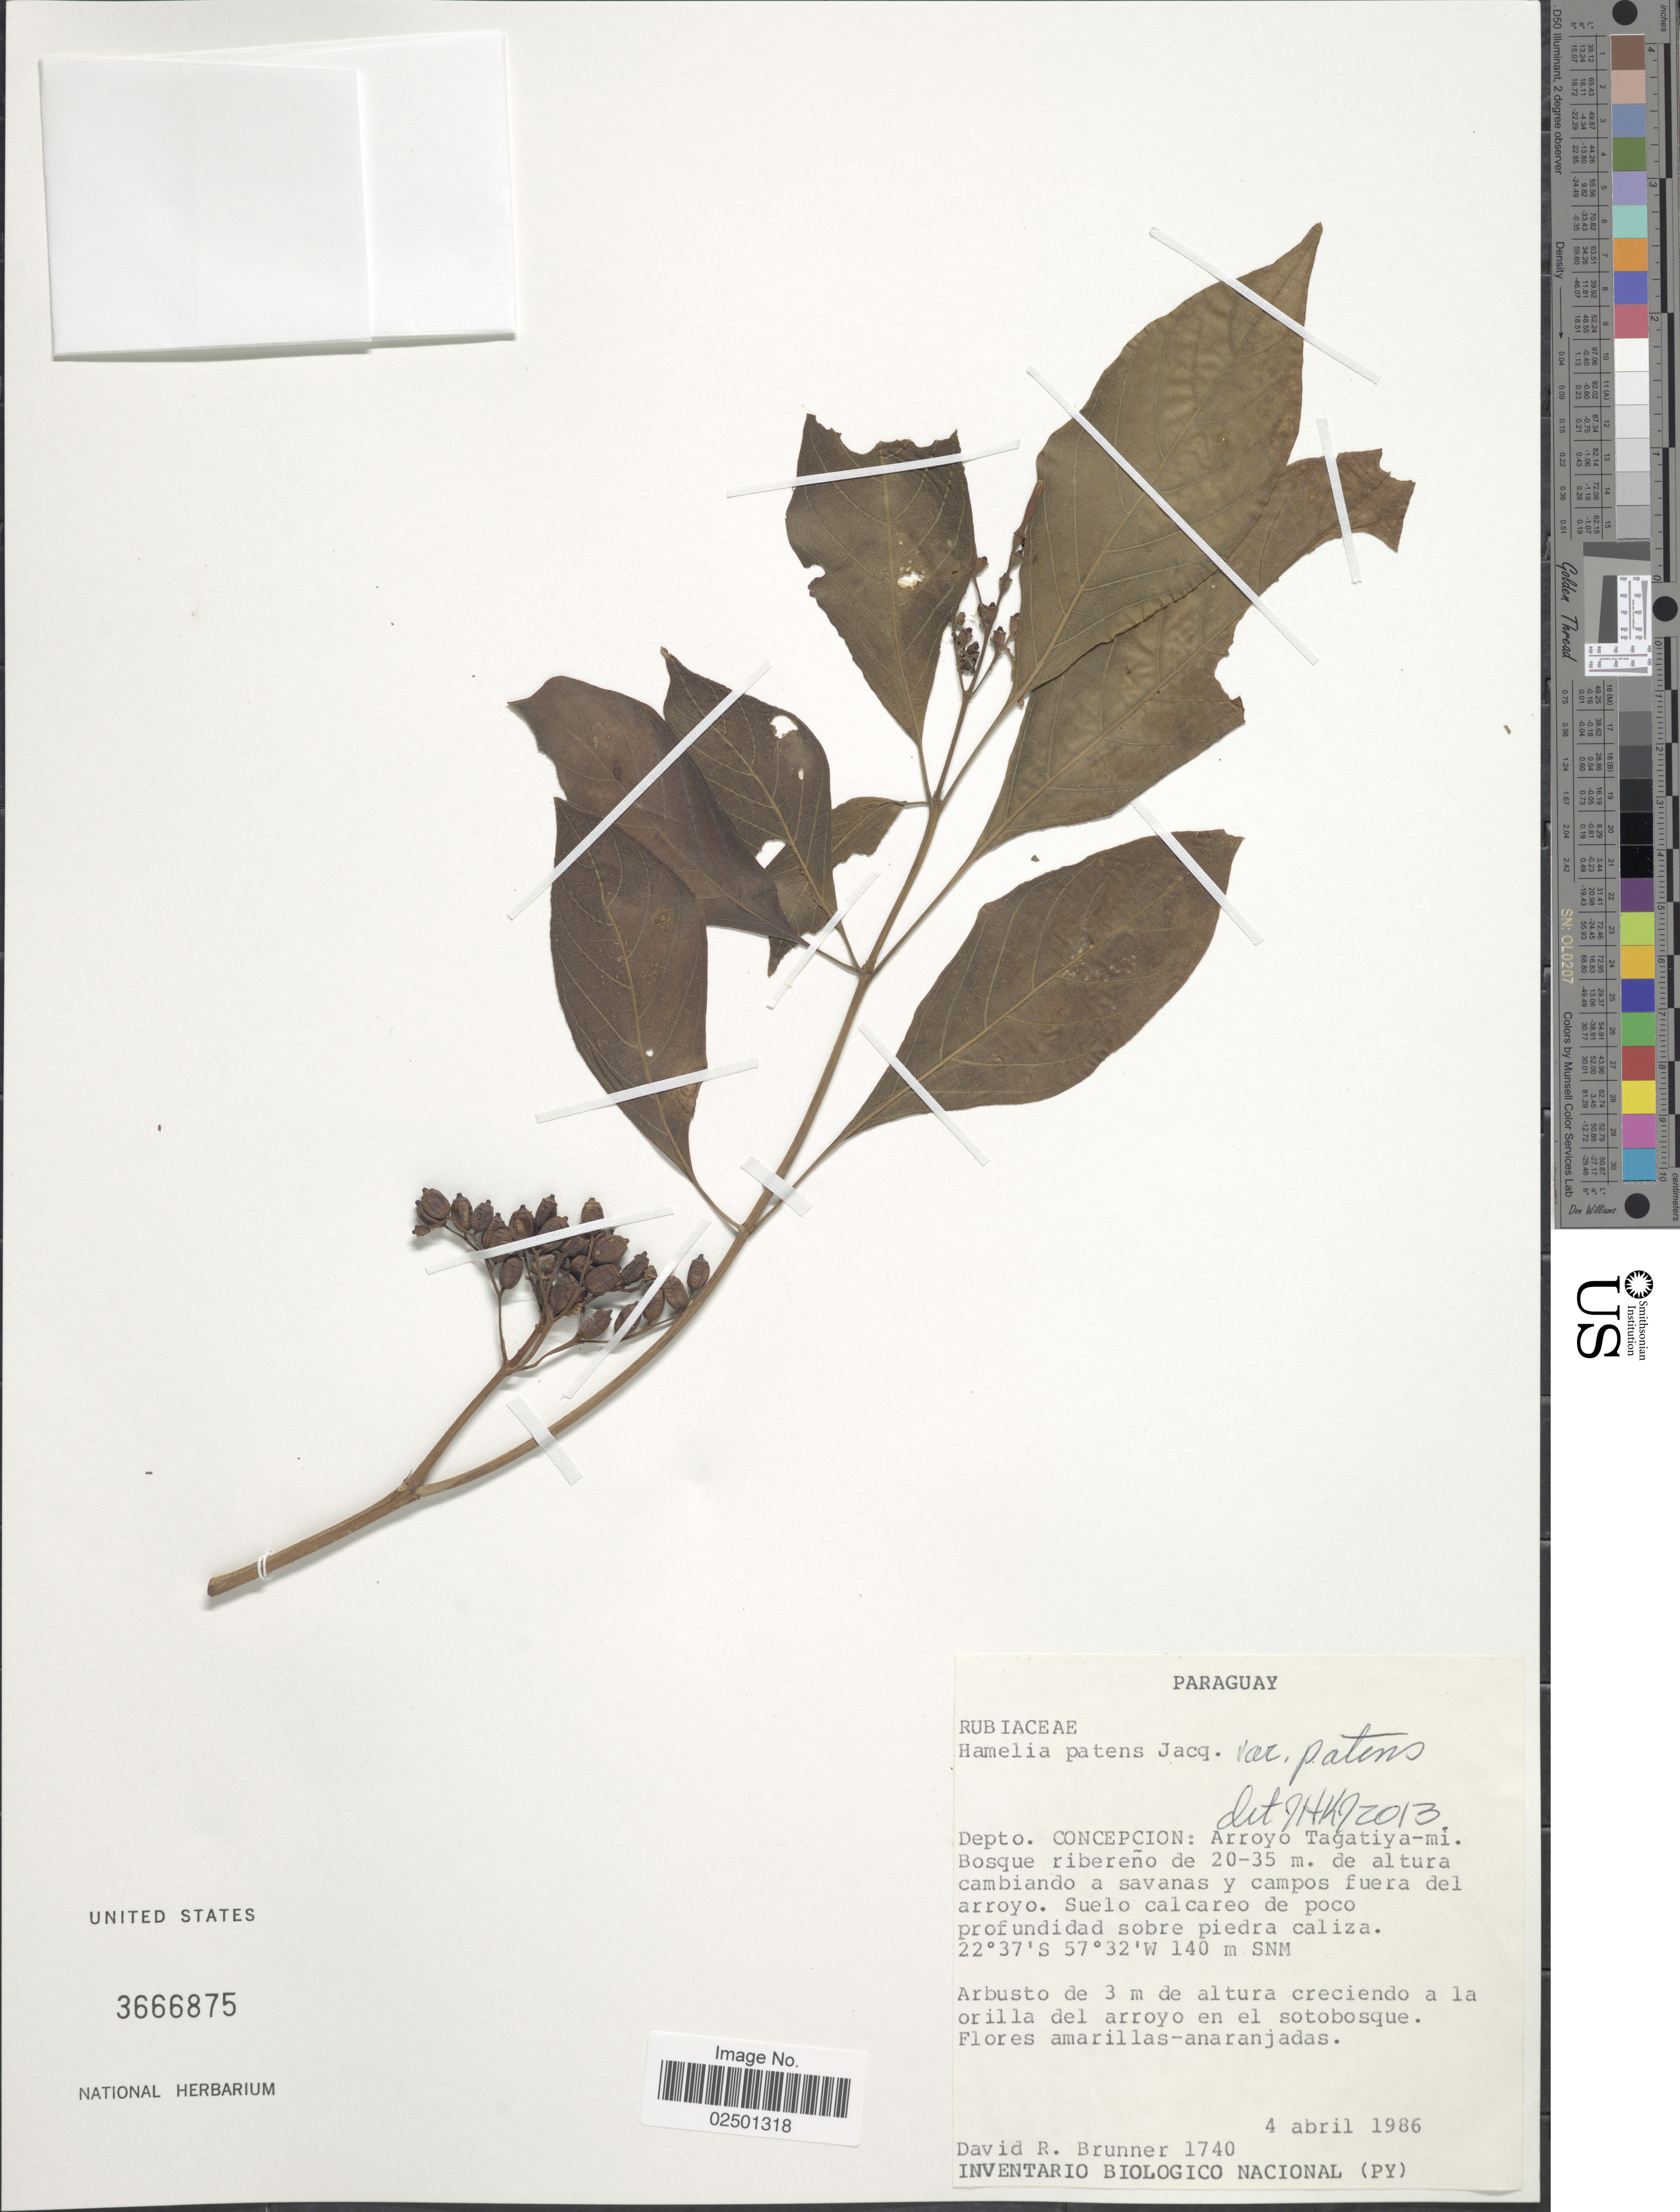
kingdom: Plantae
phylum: Tracheophyta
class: Magnoliopsida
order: Gentianales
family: Rubiaceae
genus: Hamelia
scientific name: Hamelia patens var. patens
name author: Jacq.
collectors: D. R. Brunner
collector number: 1740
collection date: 1986-04-04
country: Paraguay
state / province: Concepcion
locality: Arroyo Tagatiya-mi.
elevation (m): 140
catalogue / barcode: US 3666875